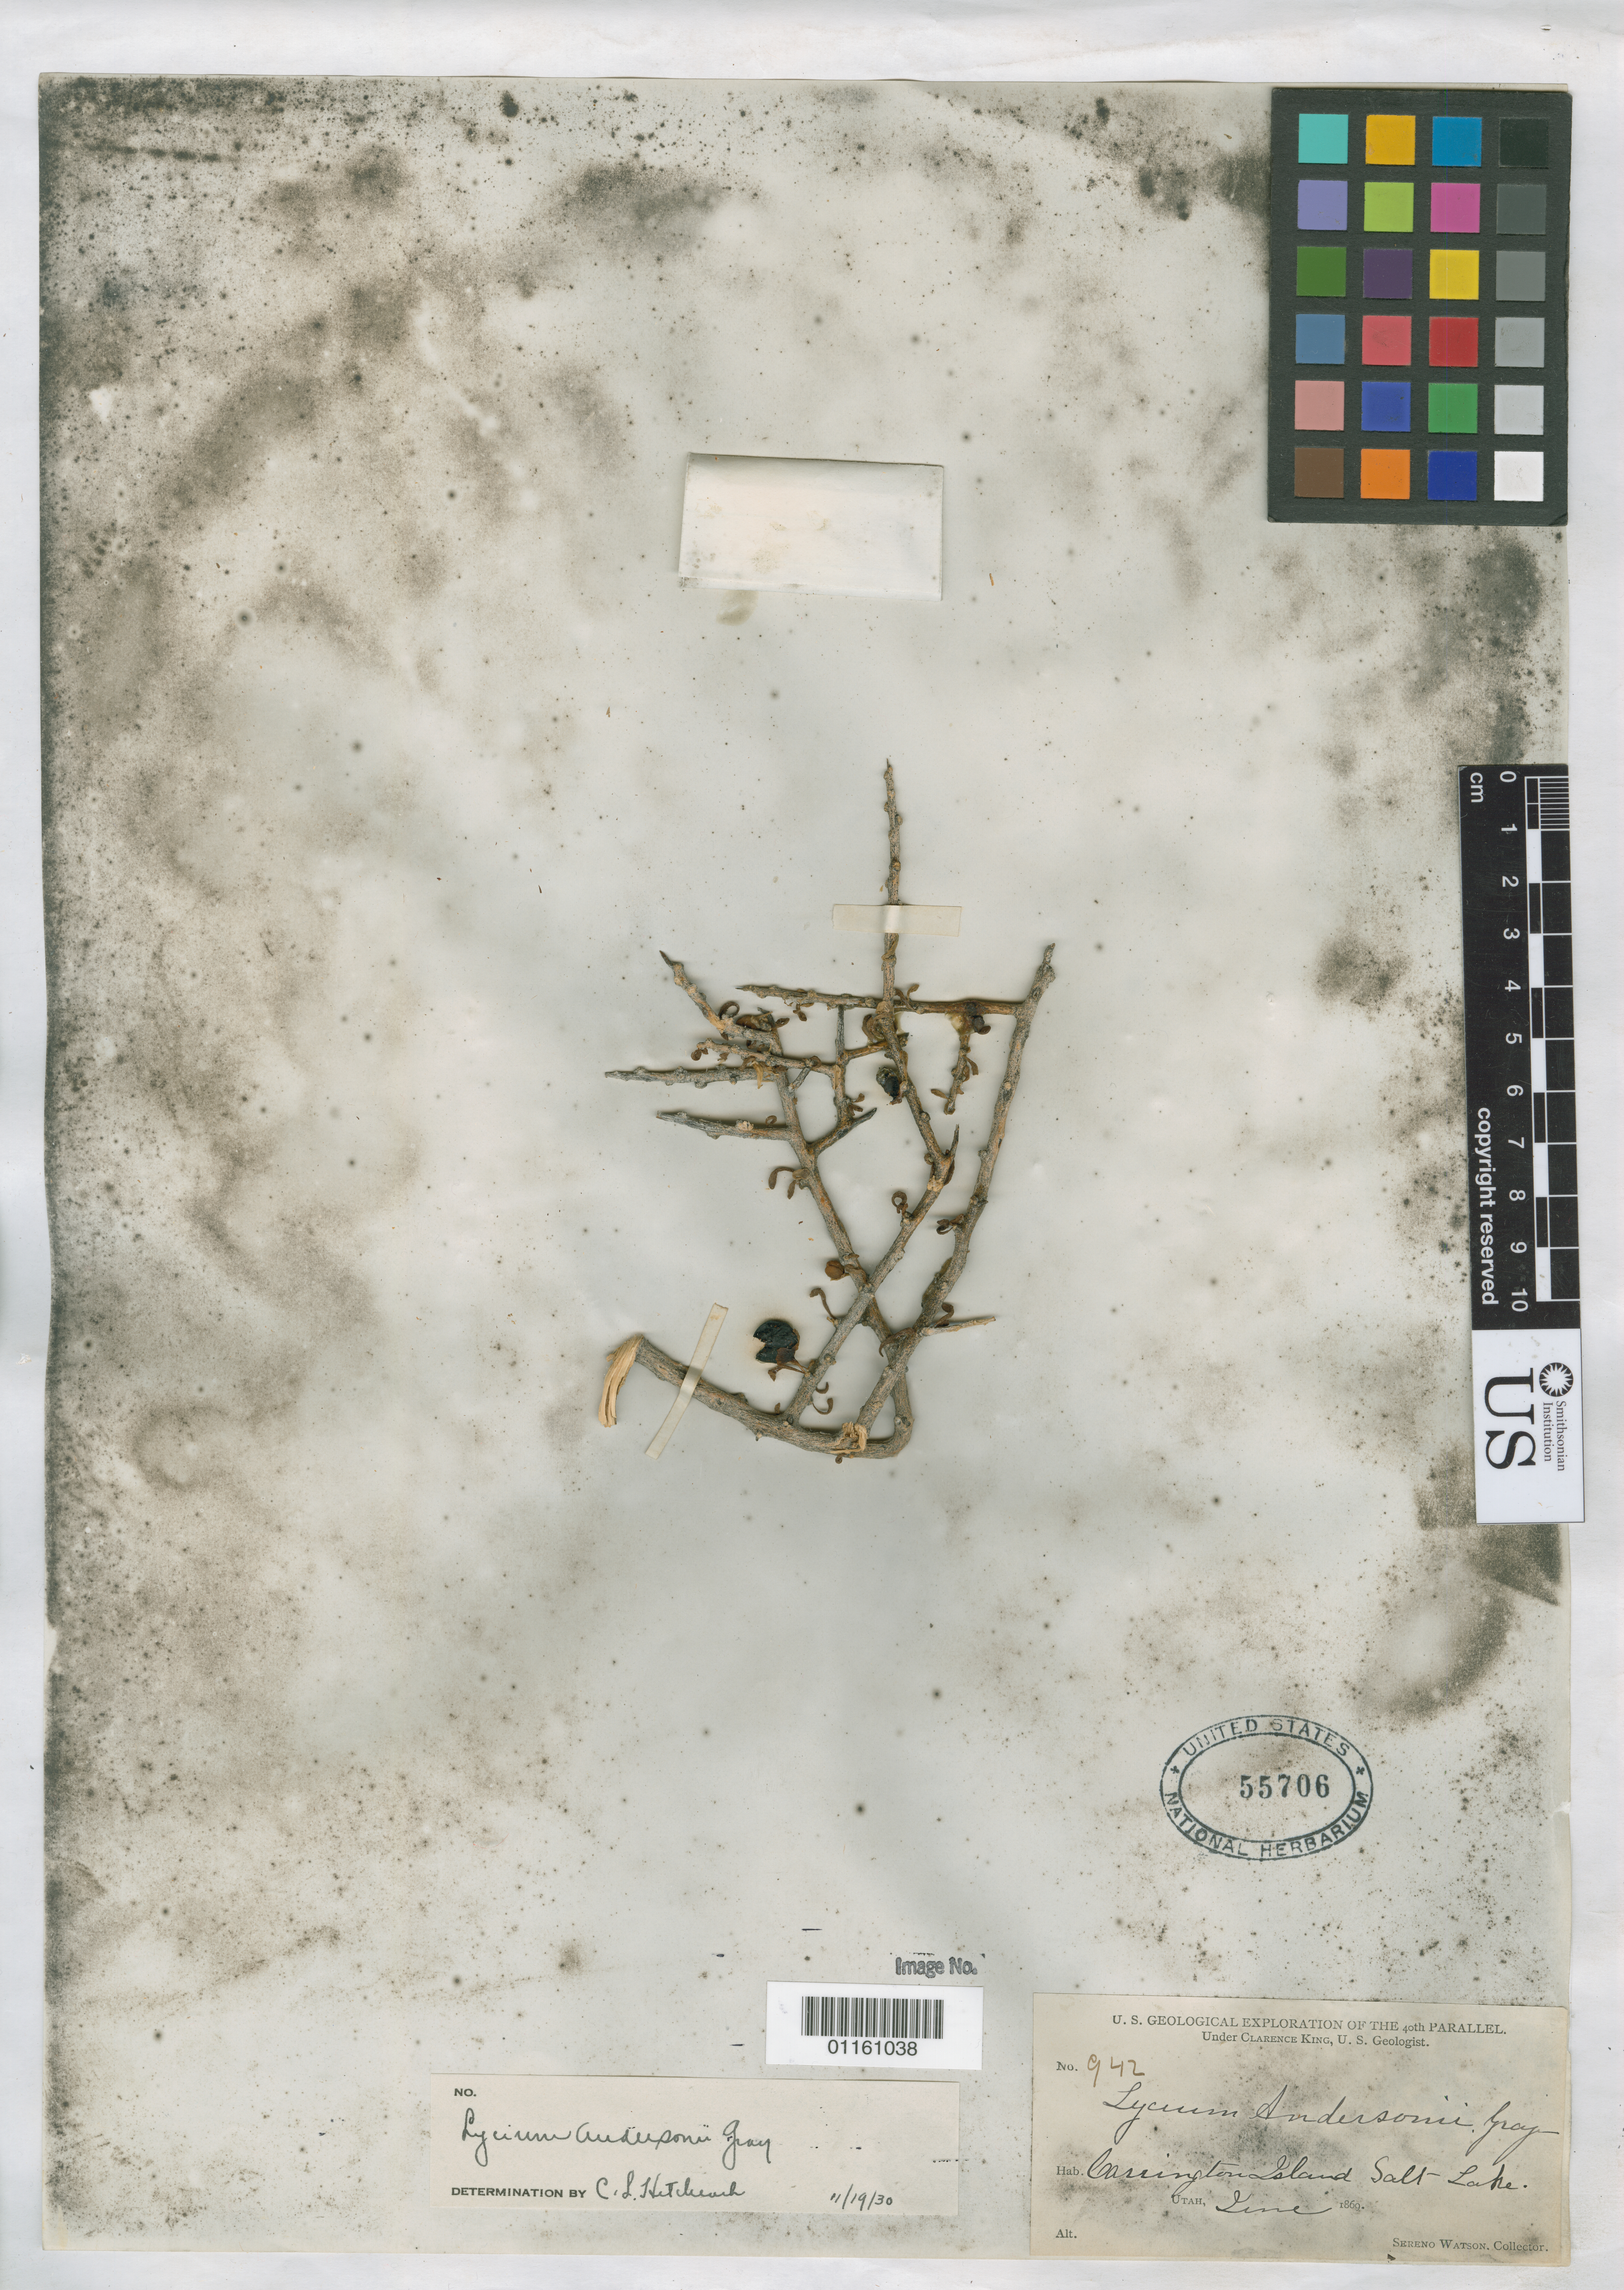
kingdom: Plantae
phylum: Tracheophyta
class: Magnoliopsida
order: Solanales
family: Solanaceae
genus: Lycium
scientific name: Lycium andersonii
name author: A. Gray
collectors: S. Watson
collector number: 942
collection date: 1869-06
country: United States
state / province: Utah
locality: Carington Island, Salt Lake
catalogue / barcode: US 55706